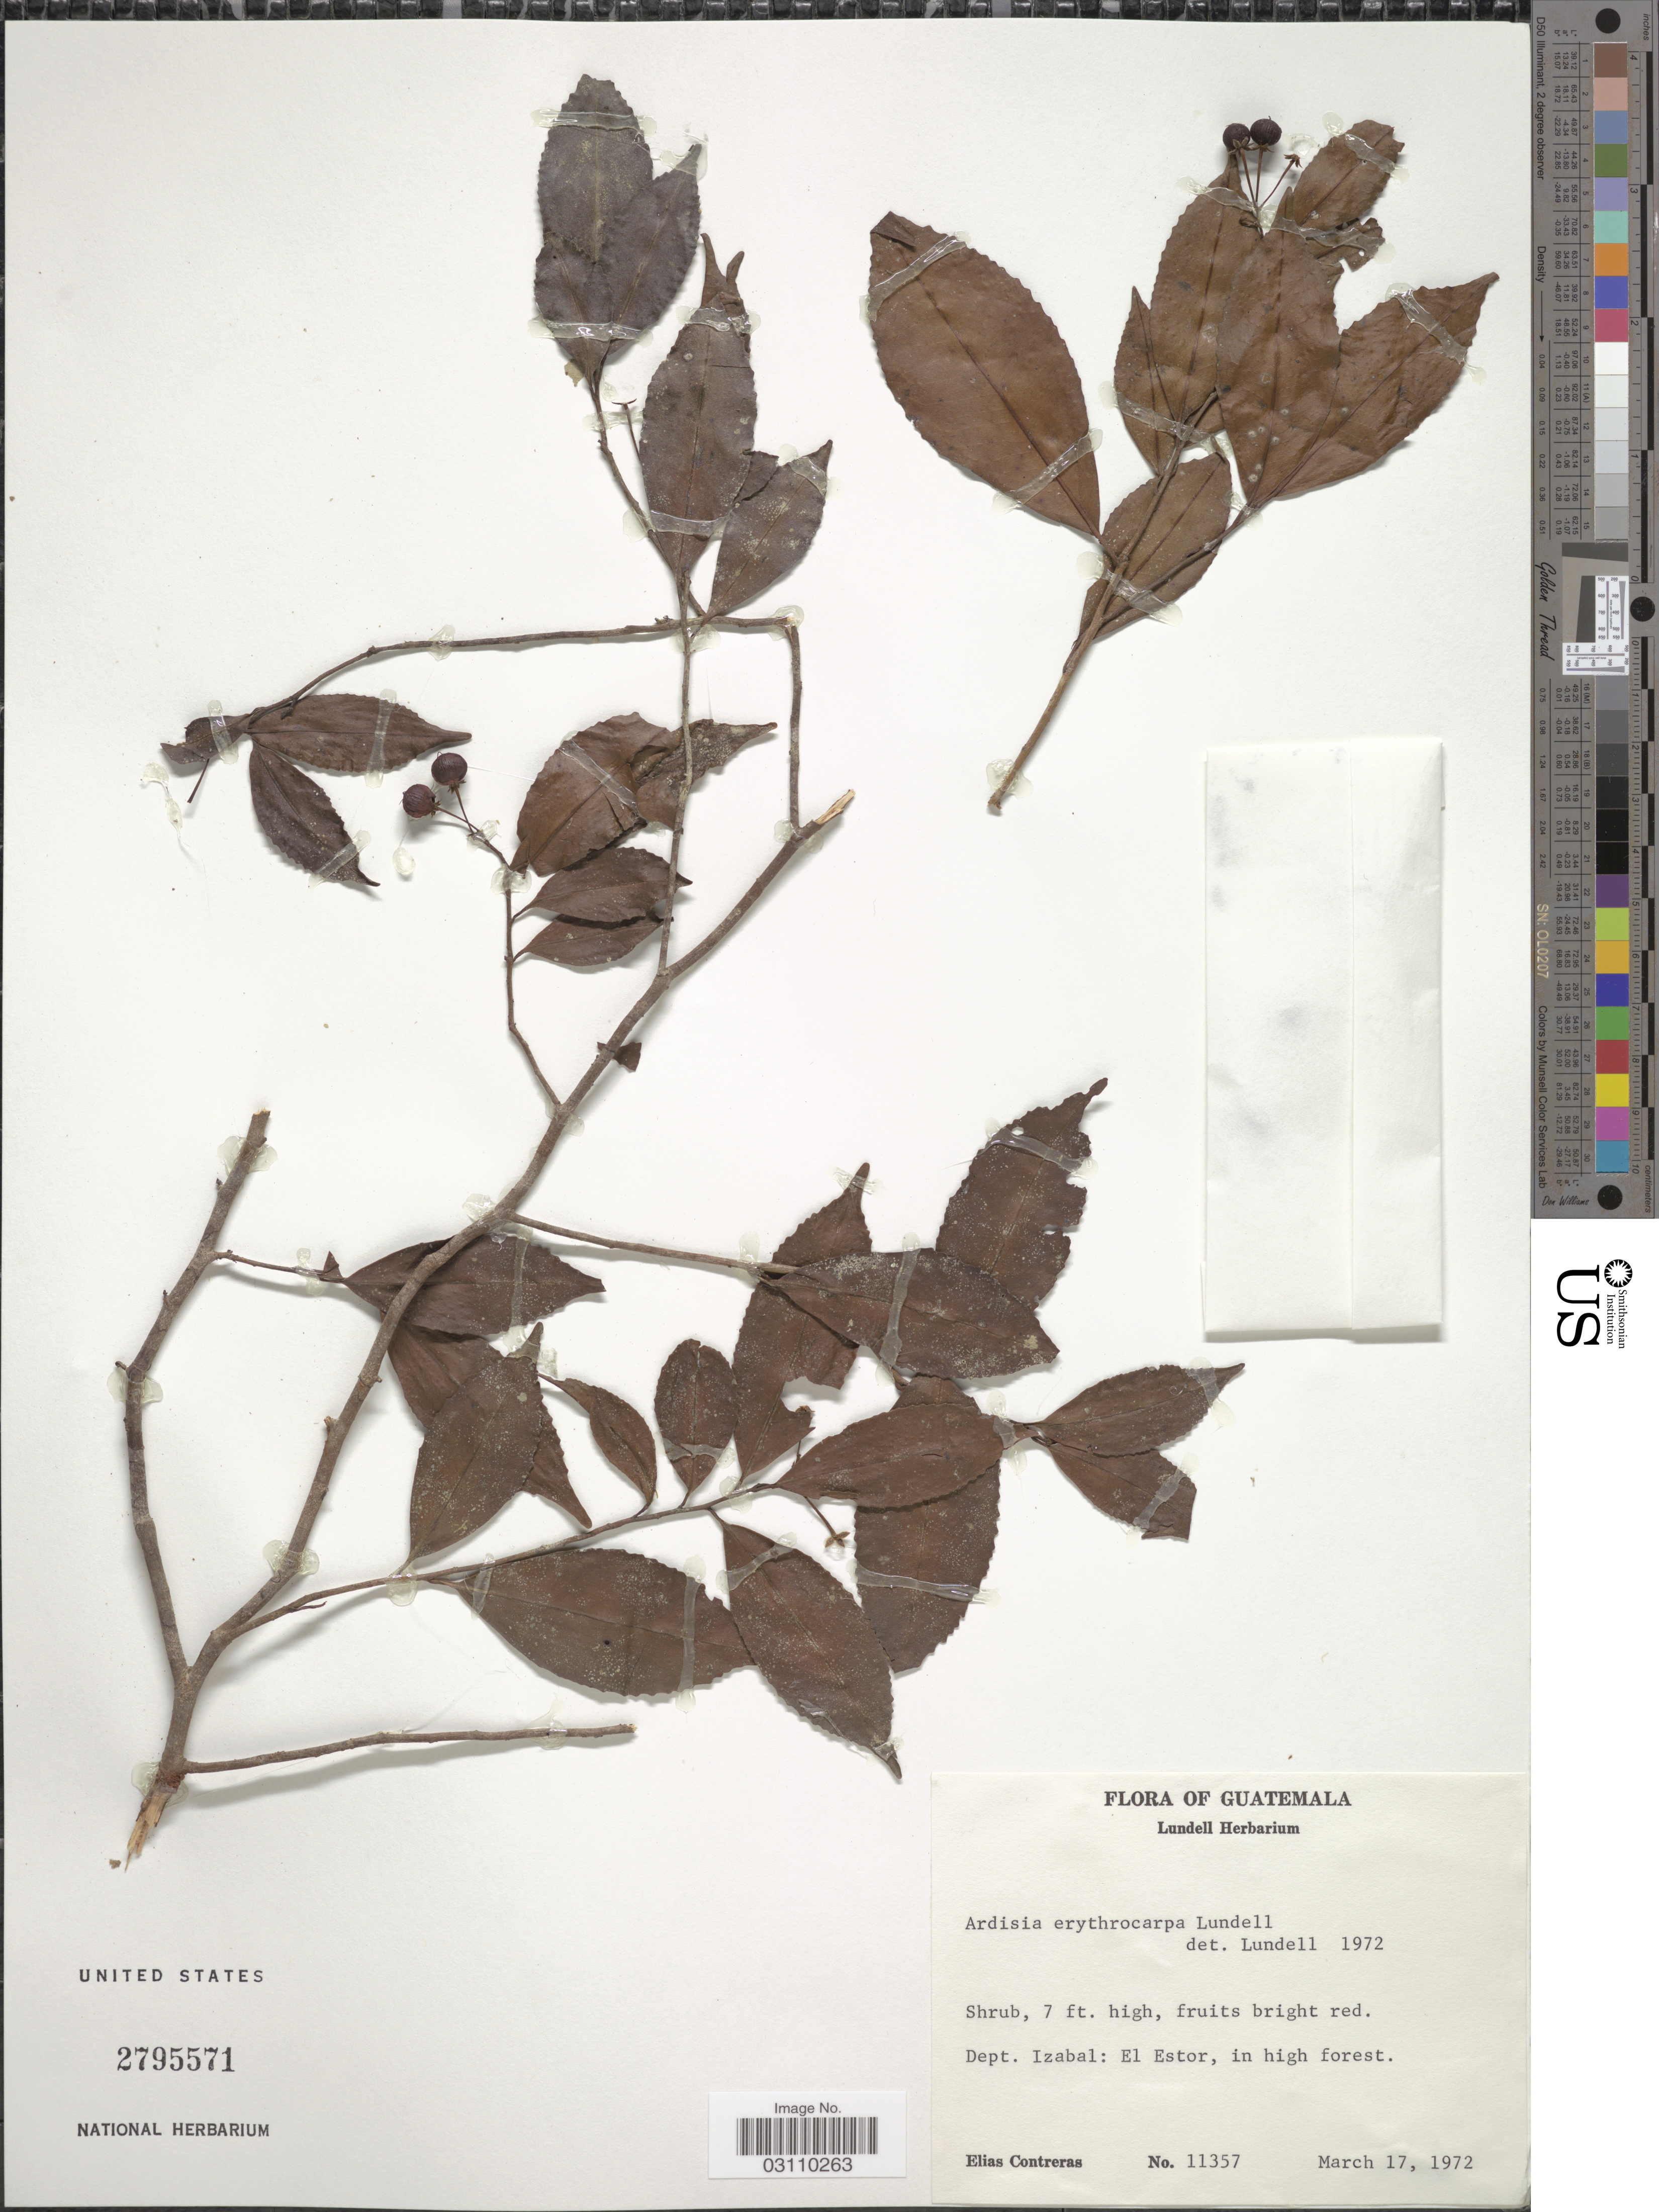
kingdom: Plantae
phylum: Tracheophyta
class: Magnoliopsida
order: Ericales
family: Primulaceae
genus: Ardisia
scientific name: Ardisia erythrocarpa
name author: Lundell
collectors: E. Contreras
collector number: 11357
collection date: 1972-03-17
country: Guatemala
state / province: Izabal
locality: Dept. Izabal: El Estor, in high forest.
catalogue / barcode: US 2795571